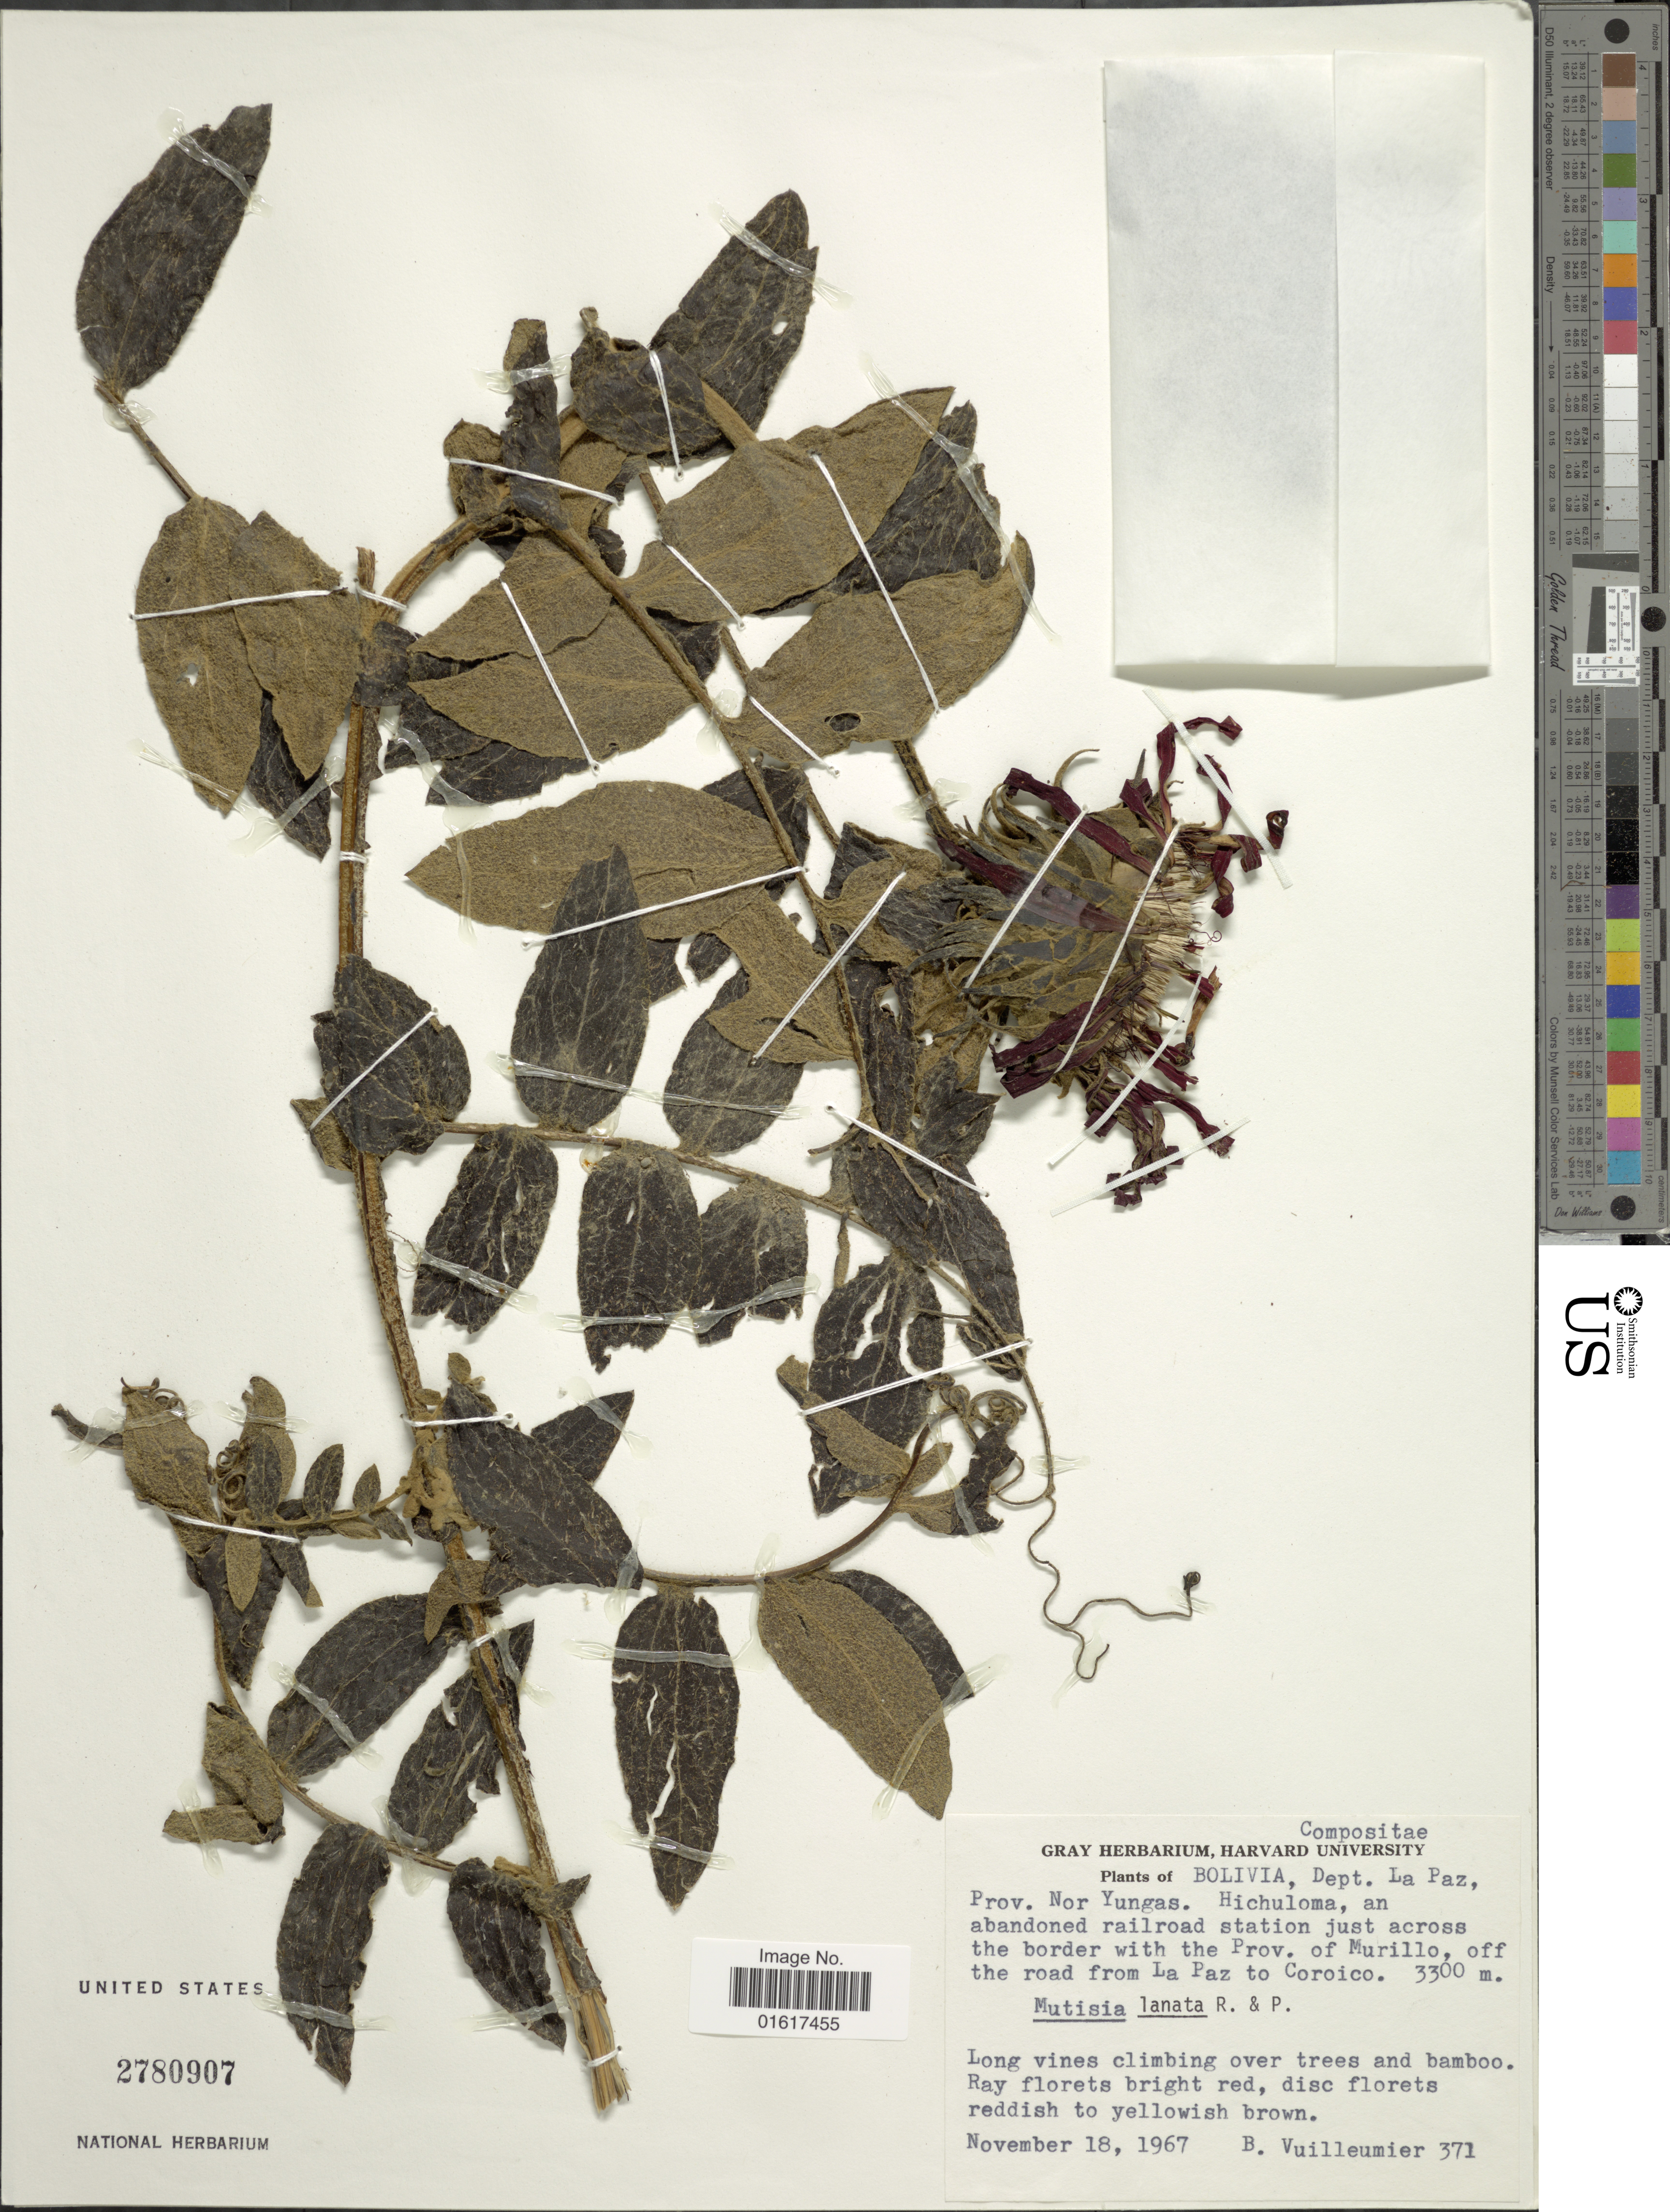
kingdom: Plantae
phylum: Tracheophyta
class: Magnoliopsida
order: Asterales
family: Asteraceae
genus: Mutisia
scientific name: Mutisia lanata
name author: Ruiz & Pav.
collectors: B. Vuilleumier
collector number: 371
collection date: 1967-11-18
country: Bolivia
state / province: La Paz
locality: Prov. Nor Yungas. Hichuloma, an abandoned railroad station just across the border with the Prov. of Murillo, off the road from La Paz to Coroico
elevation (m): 3300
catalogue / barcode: US 2780907